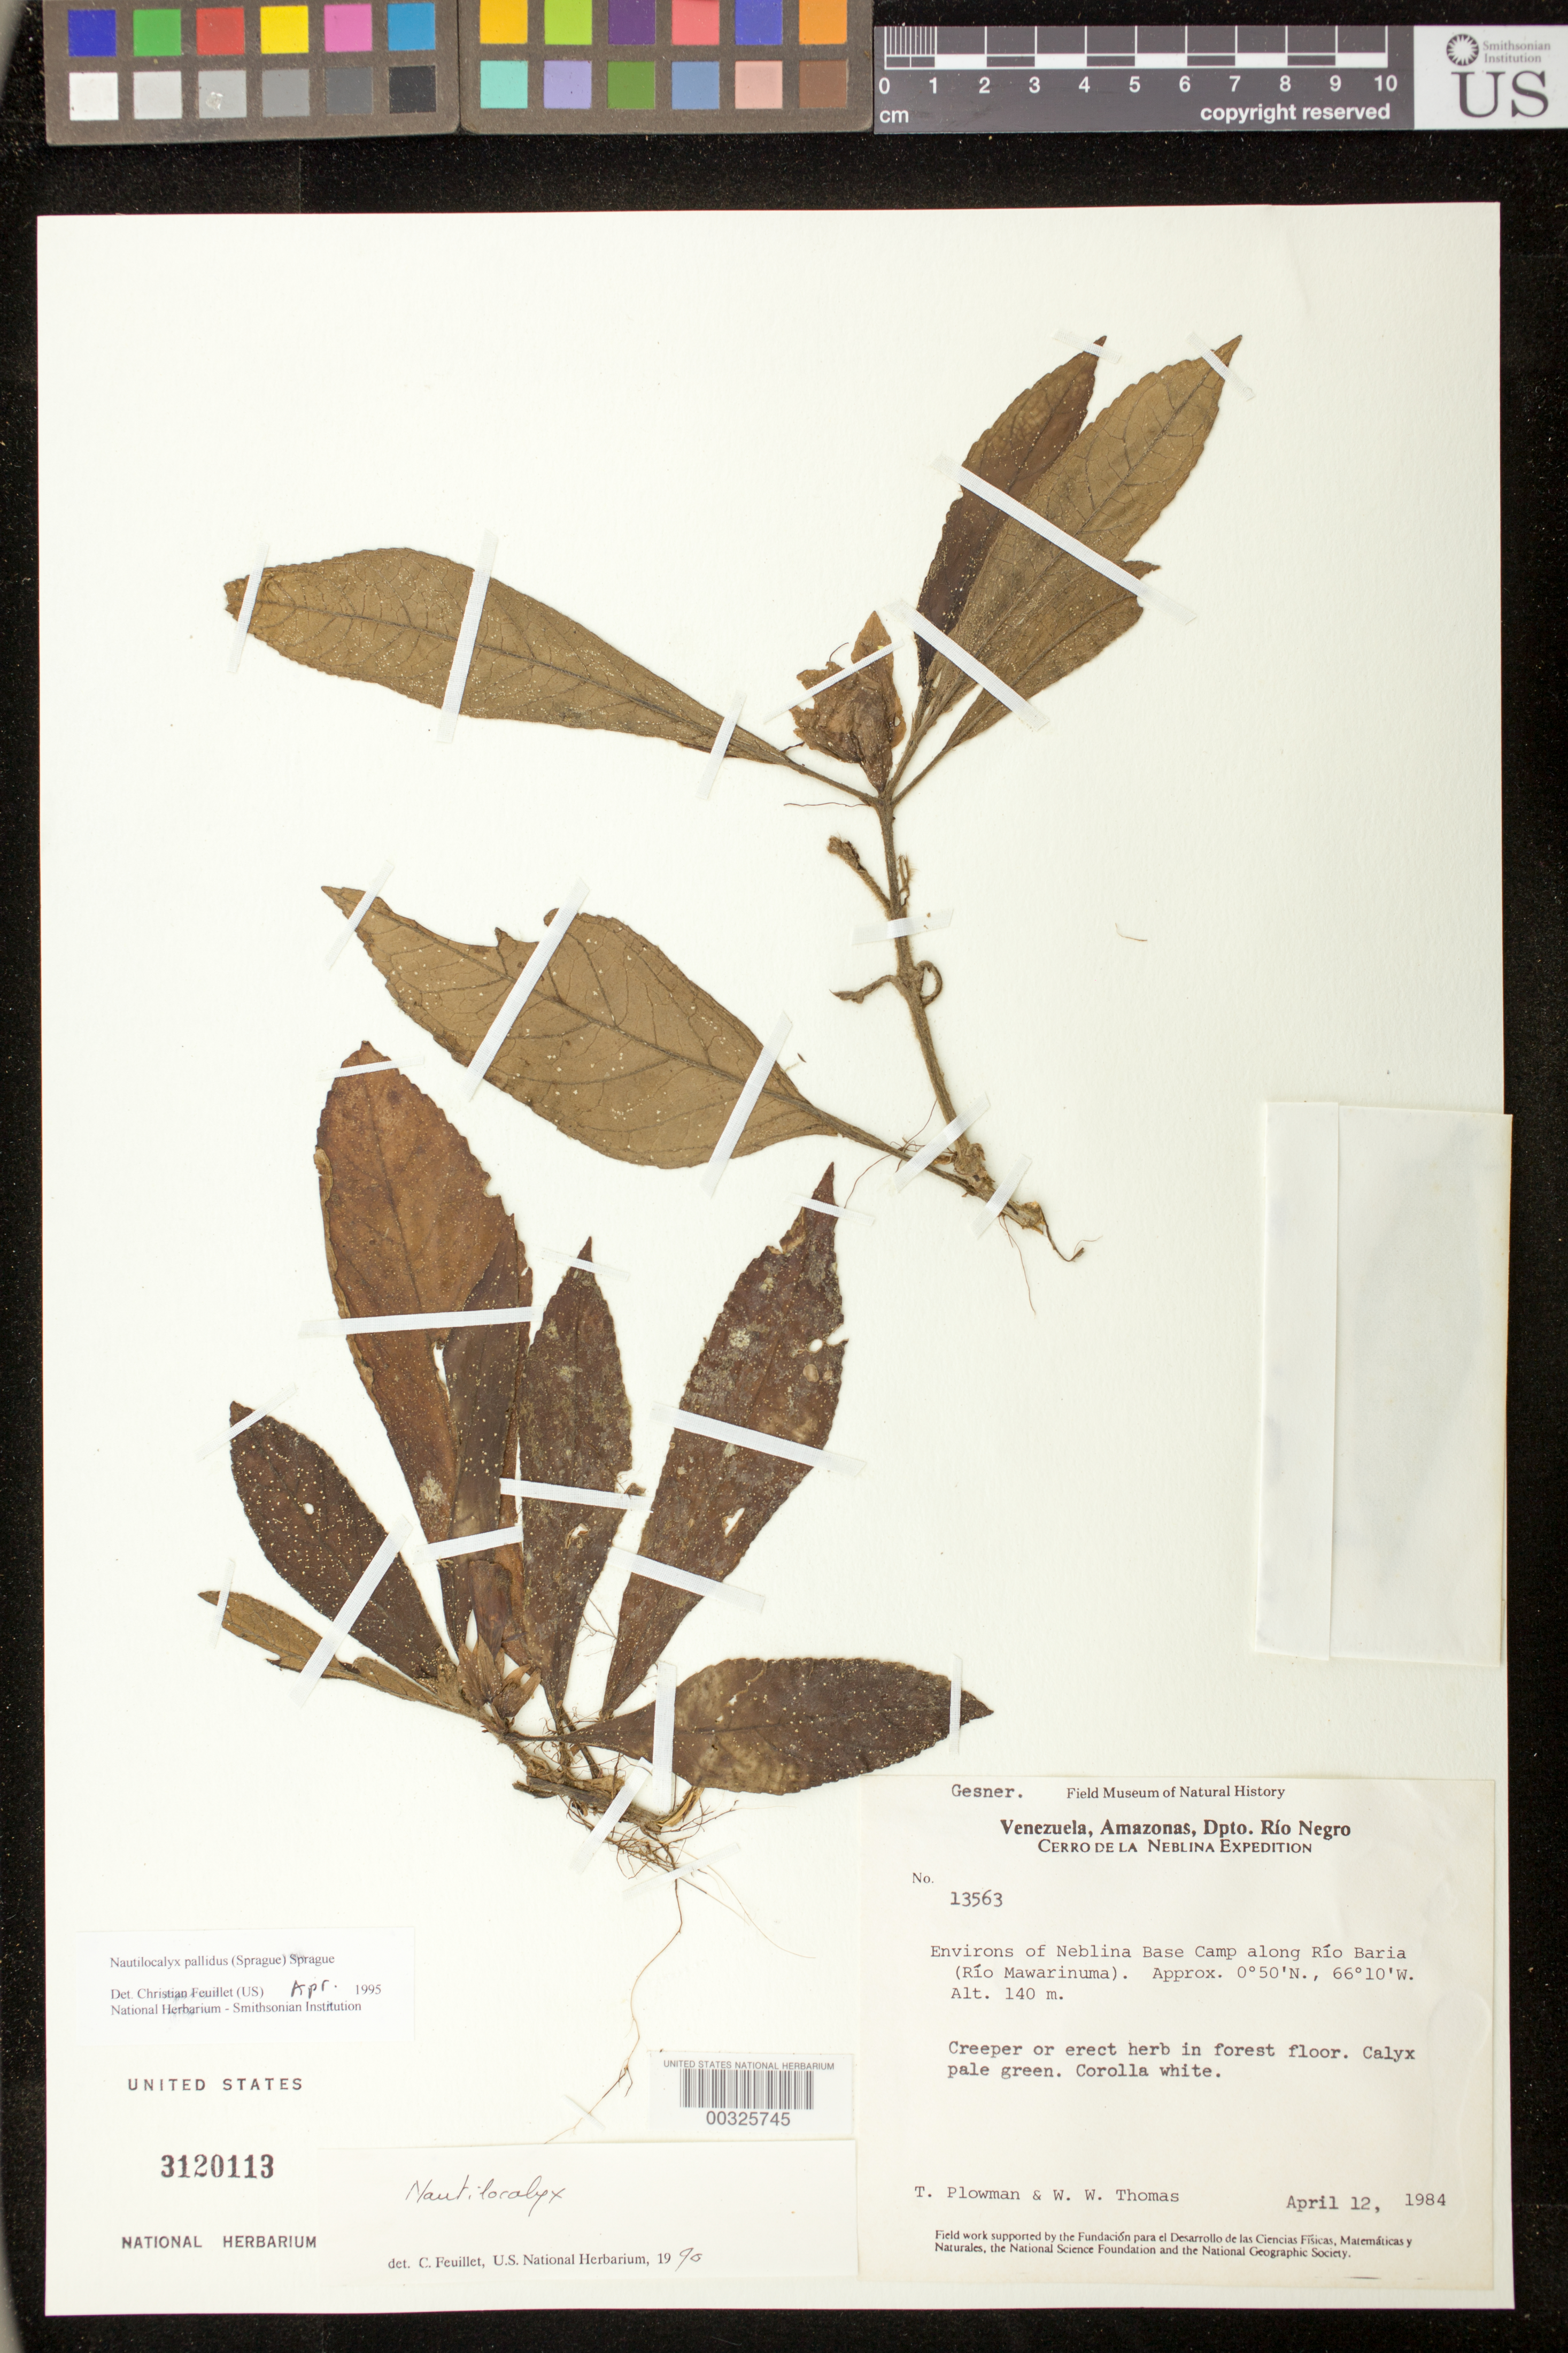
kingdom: Plantae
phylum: Tracheophyta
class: Magnoliopsida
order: Lamiales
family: Gesneriaceae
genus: Nautilocalyx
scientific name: Nautilocalyx pallidus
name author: (Sprague) C. Sprague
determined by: Feuillet, C.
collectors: T. Plowman & W. W. Thomas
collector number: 13563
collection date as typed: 12 Apr 1984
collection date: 1984-04-12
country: Venezuela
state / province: Amazonas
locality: Rio Negro Dept., Cerro de la Neblina Expedition, environs of Neblina base camp along Rio Baria (Rio Mawarinuma)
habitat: In forest floor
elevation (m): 140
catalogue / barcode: US 3120113